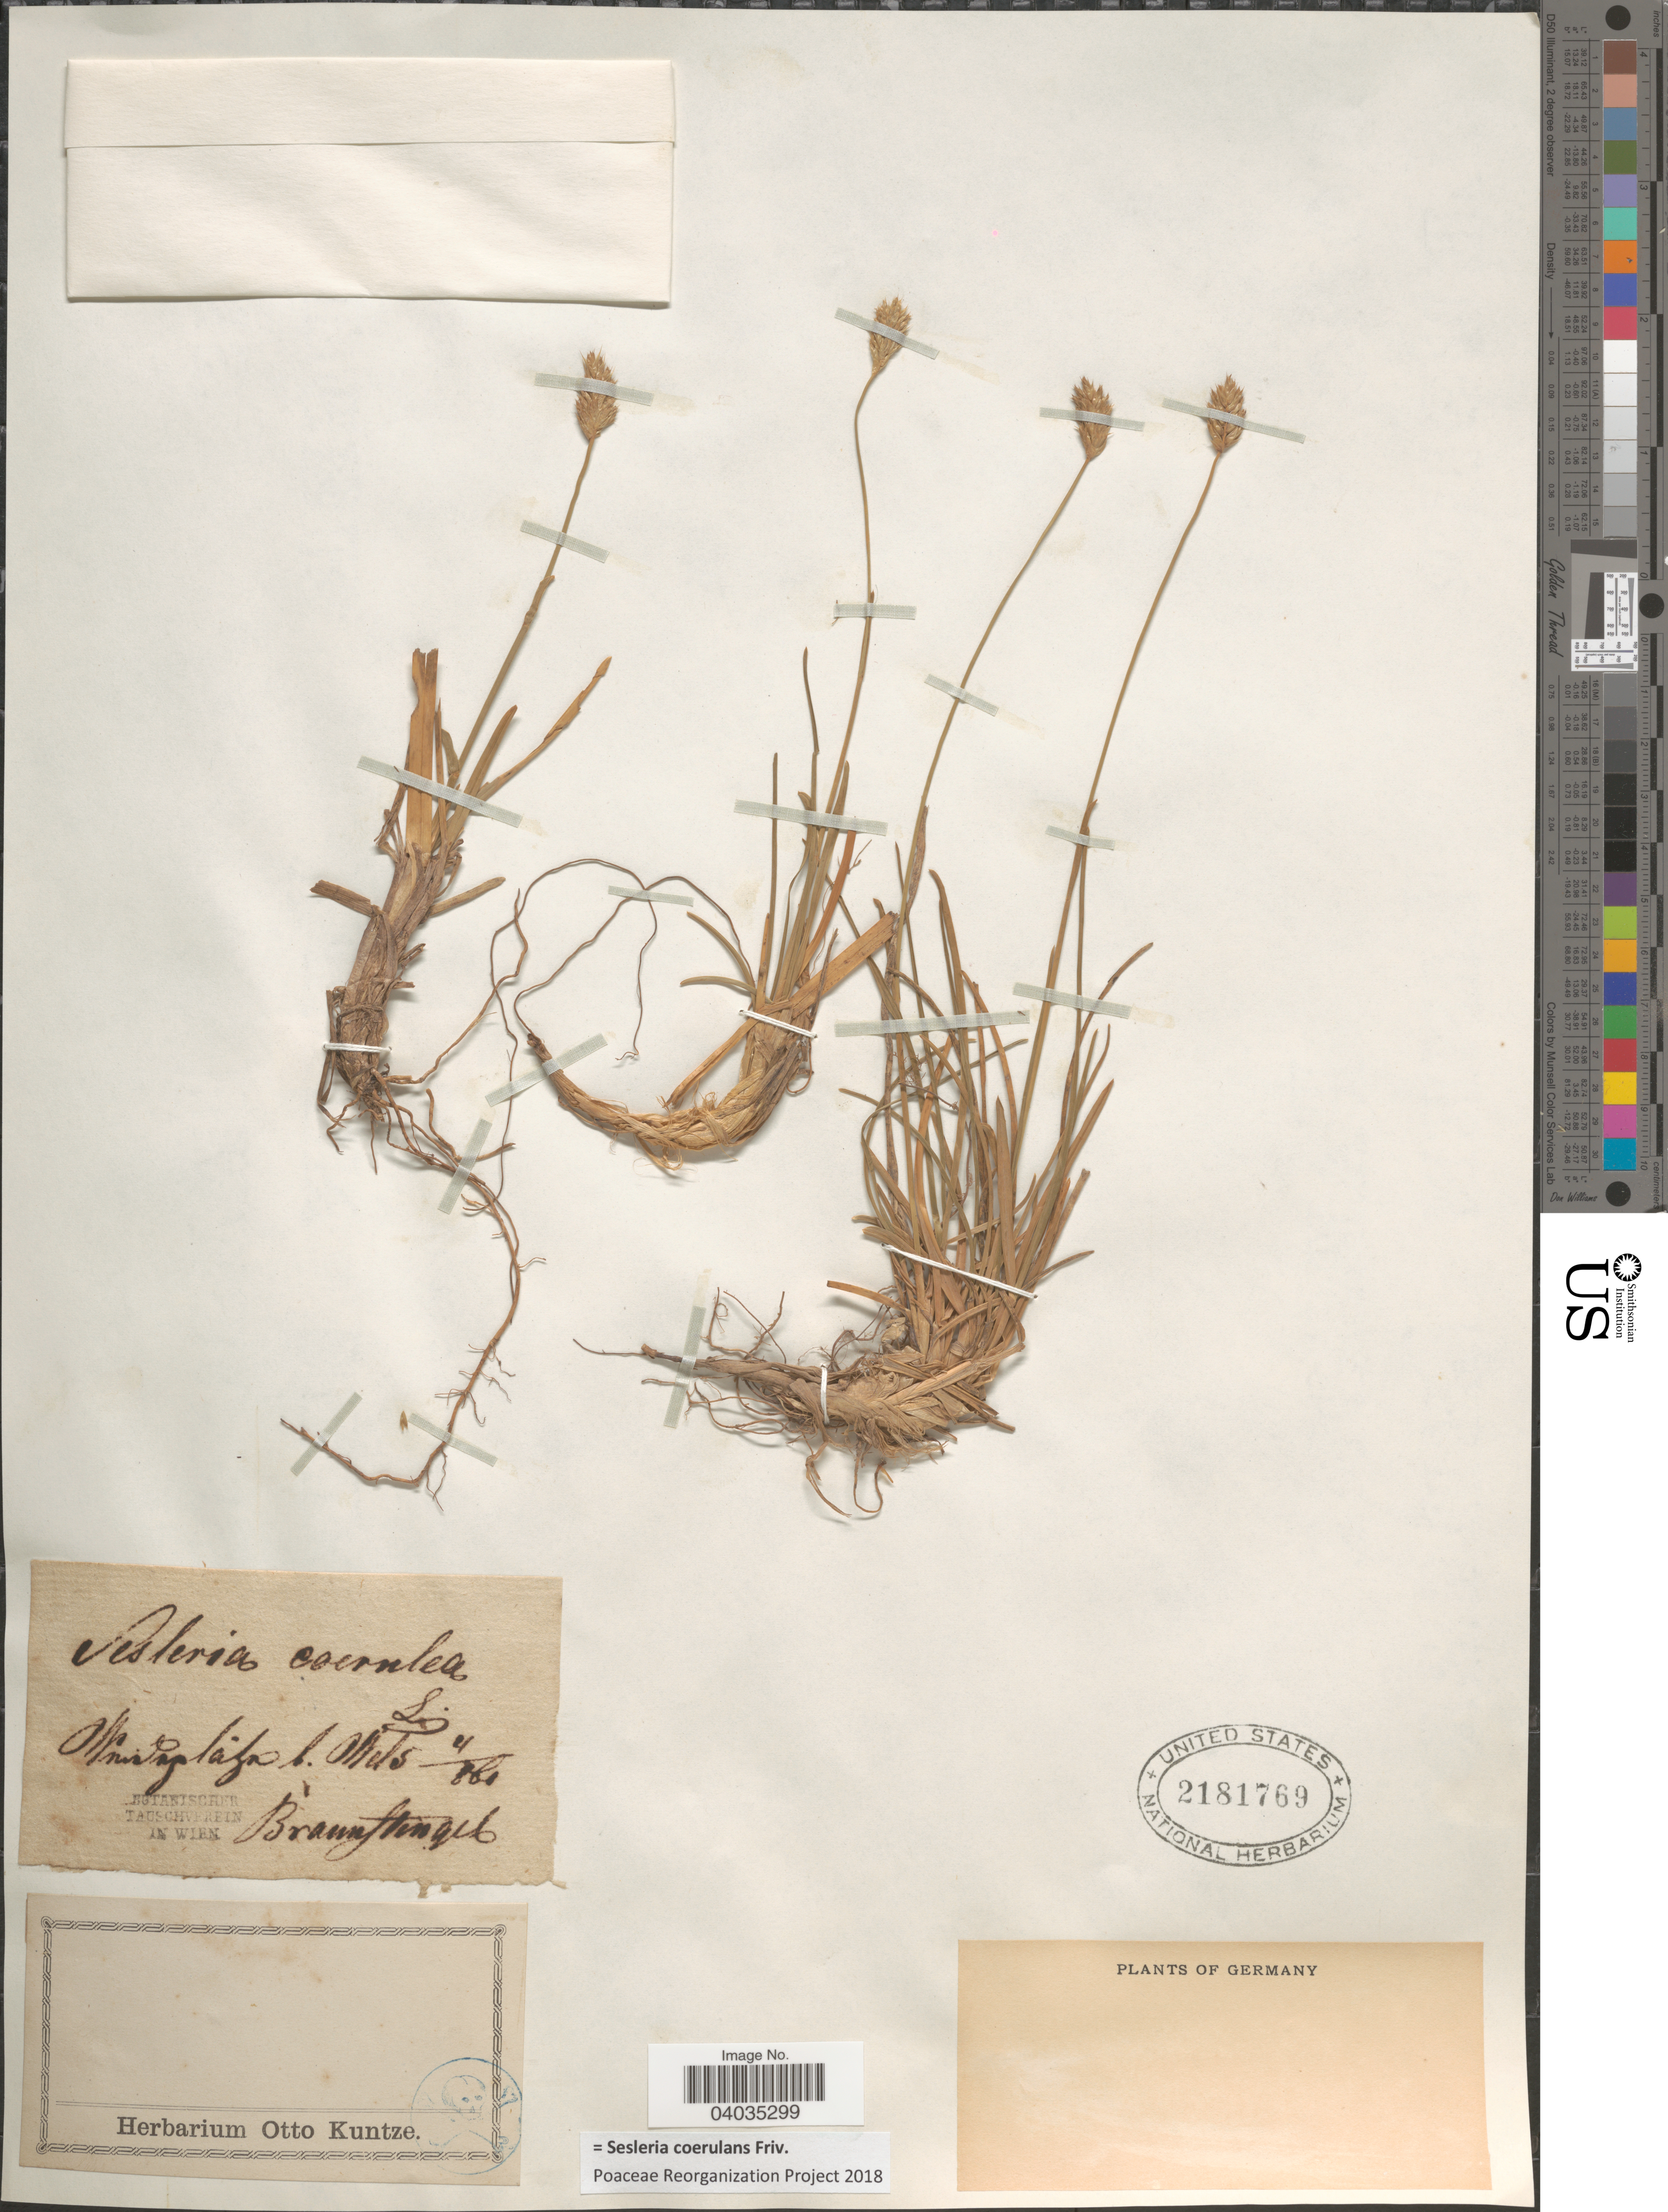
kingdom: Plantae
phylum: Tracheophyta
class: Liliopsida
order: Poales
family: Poaceae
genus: Sesleria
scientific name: Sesleria coerulans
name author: Friv.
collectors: Braunstinge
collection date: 1860-04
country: Germany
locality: Midagalafa b. Mts. [interpreted]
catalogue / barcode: US 2181769